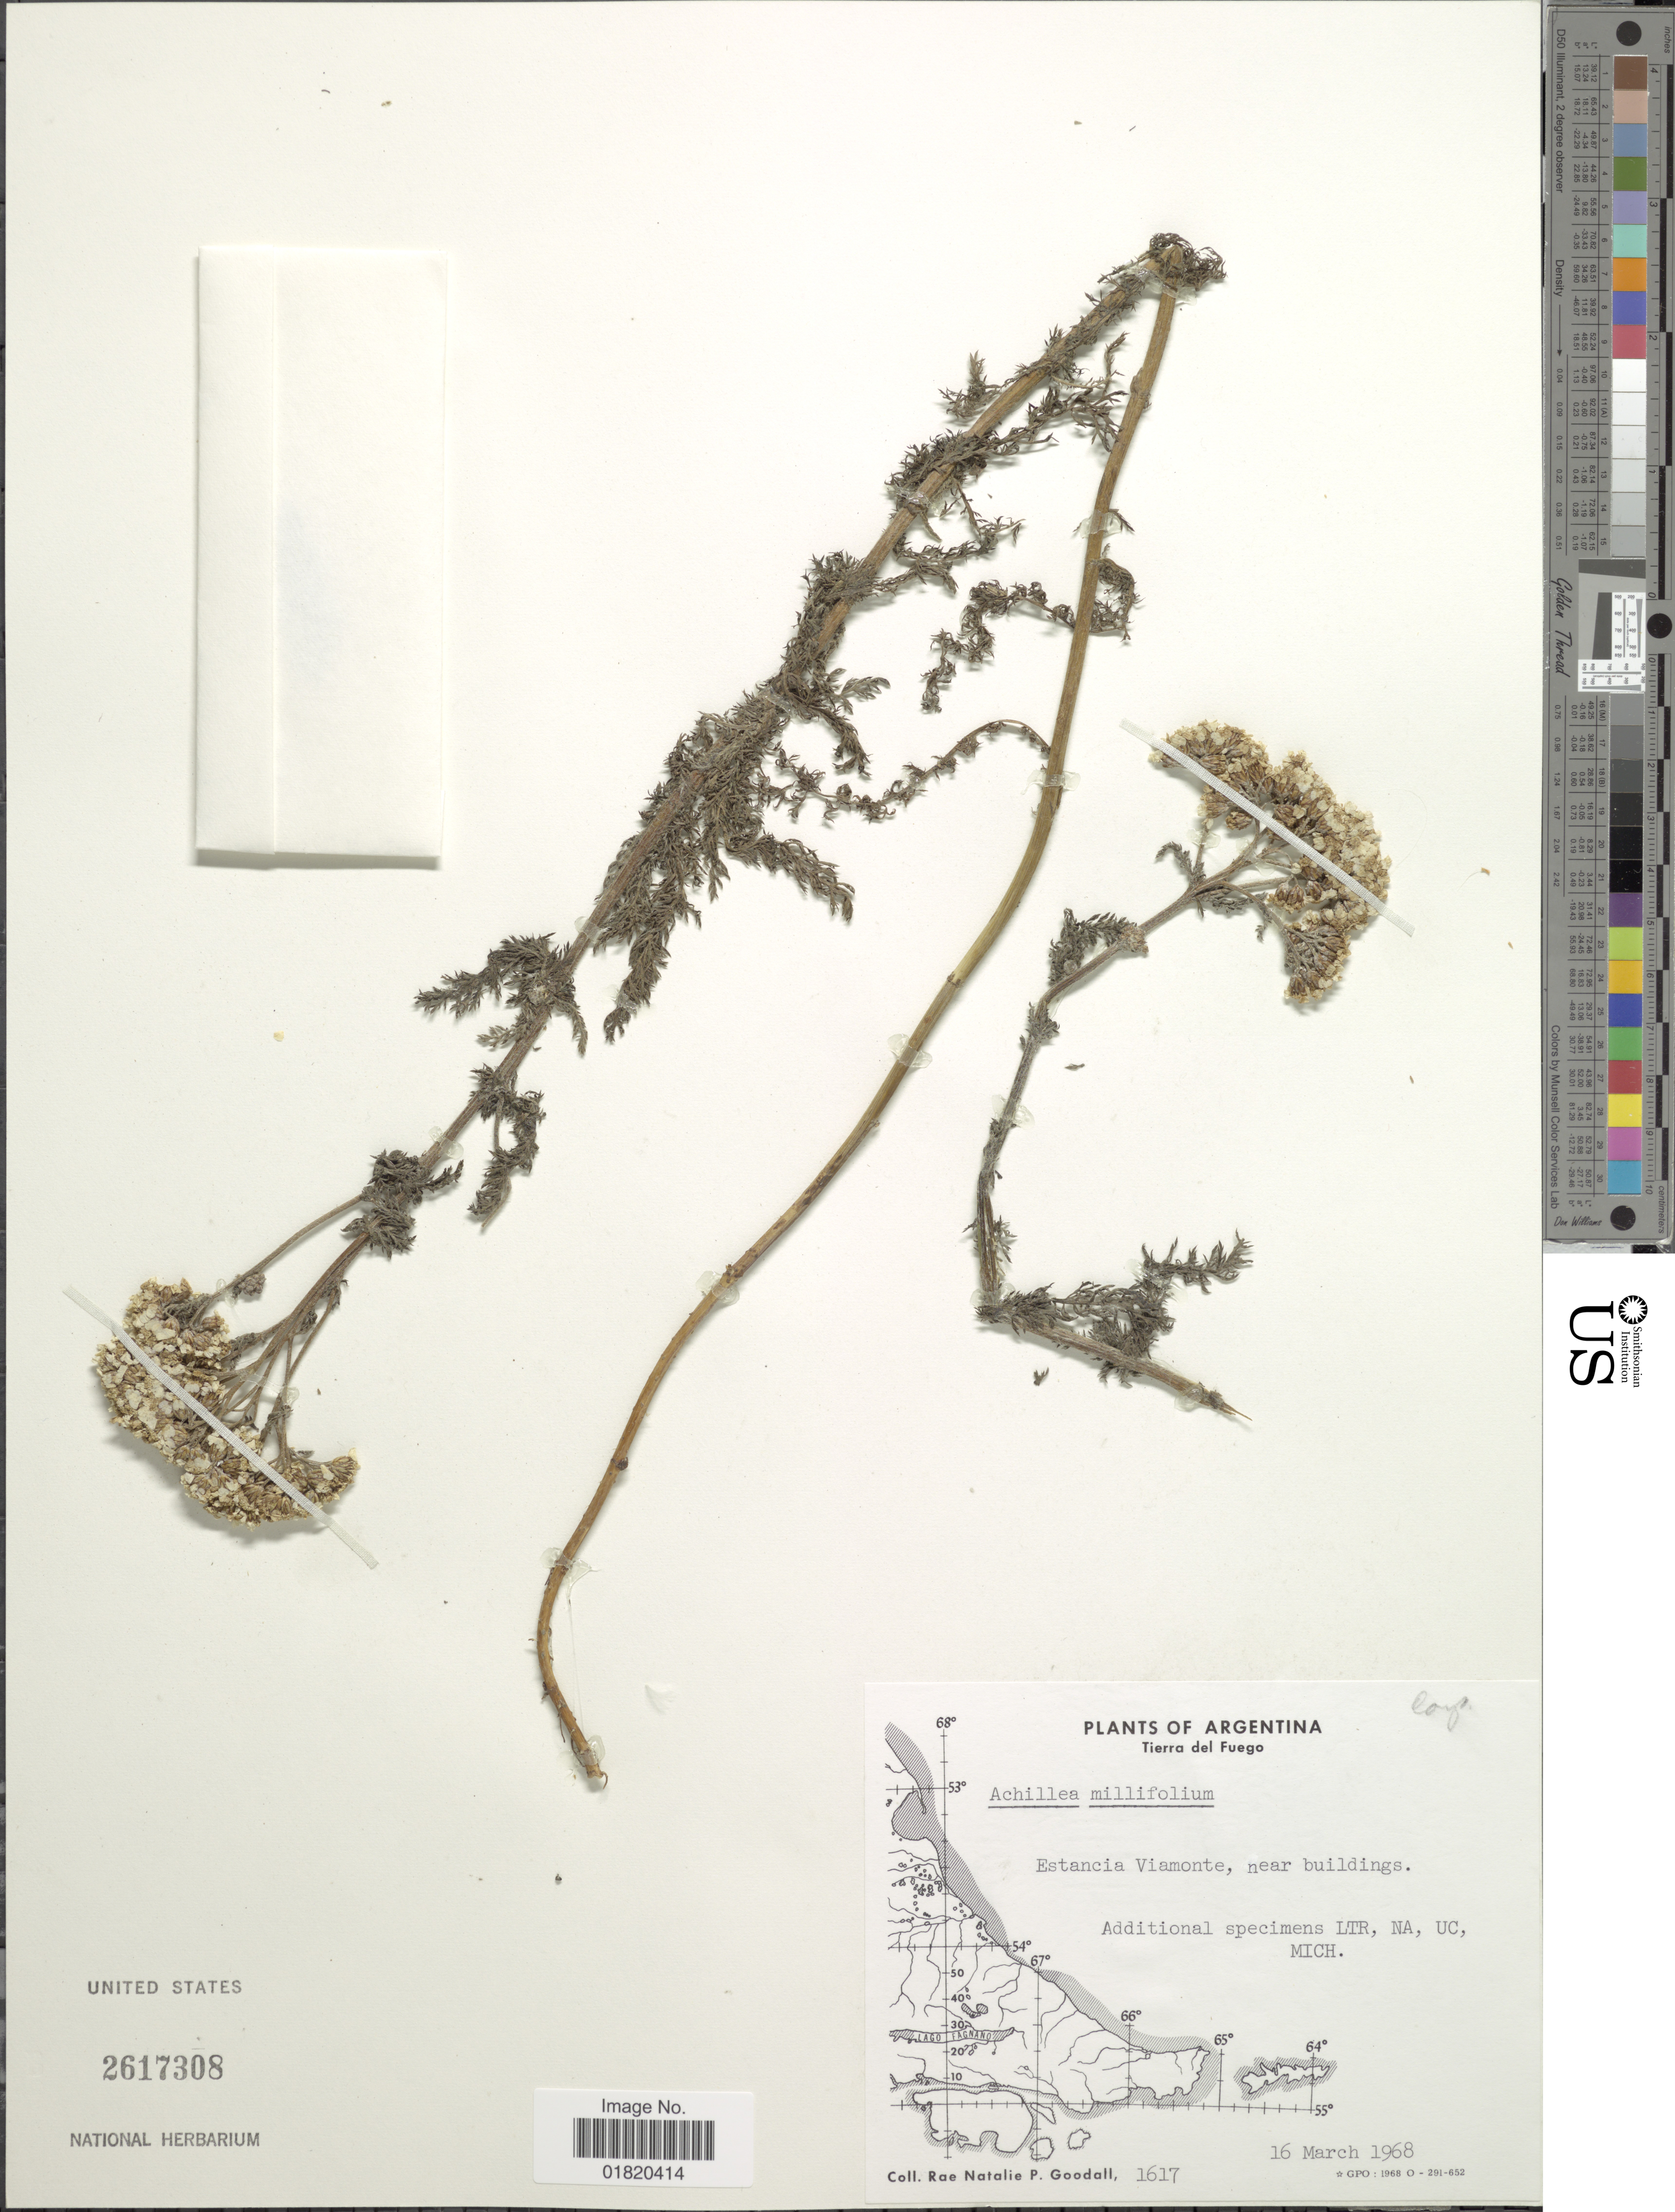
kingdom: Plantae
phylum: Tracheophyta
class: Magnoliopsida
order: Asterales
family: Asteraceae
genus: Achillea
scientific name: Achillea millefolium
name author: L.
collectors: R. Goodall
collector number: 1617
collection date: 1968-03-16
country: Argentina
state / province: Tierra del Fuego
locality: Estancia Viamonte, near buildings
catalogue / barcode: US 2617308